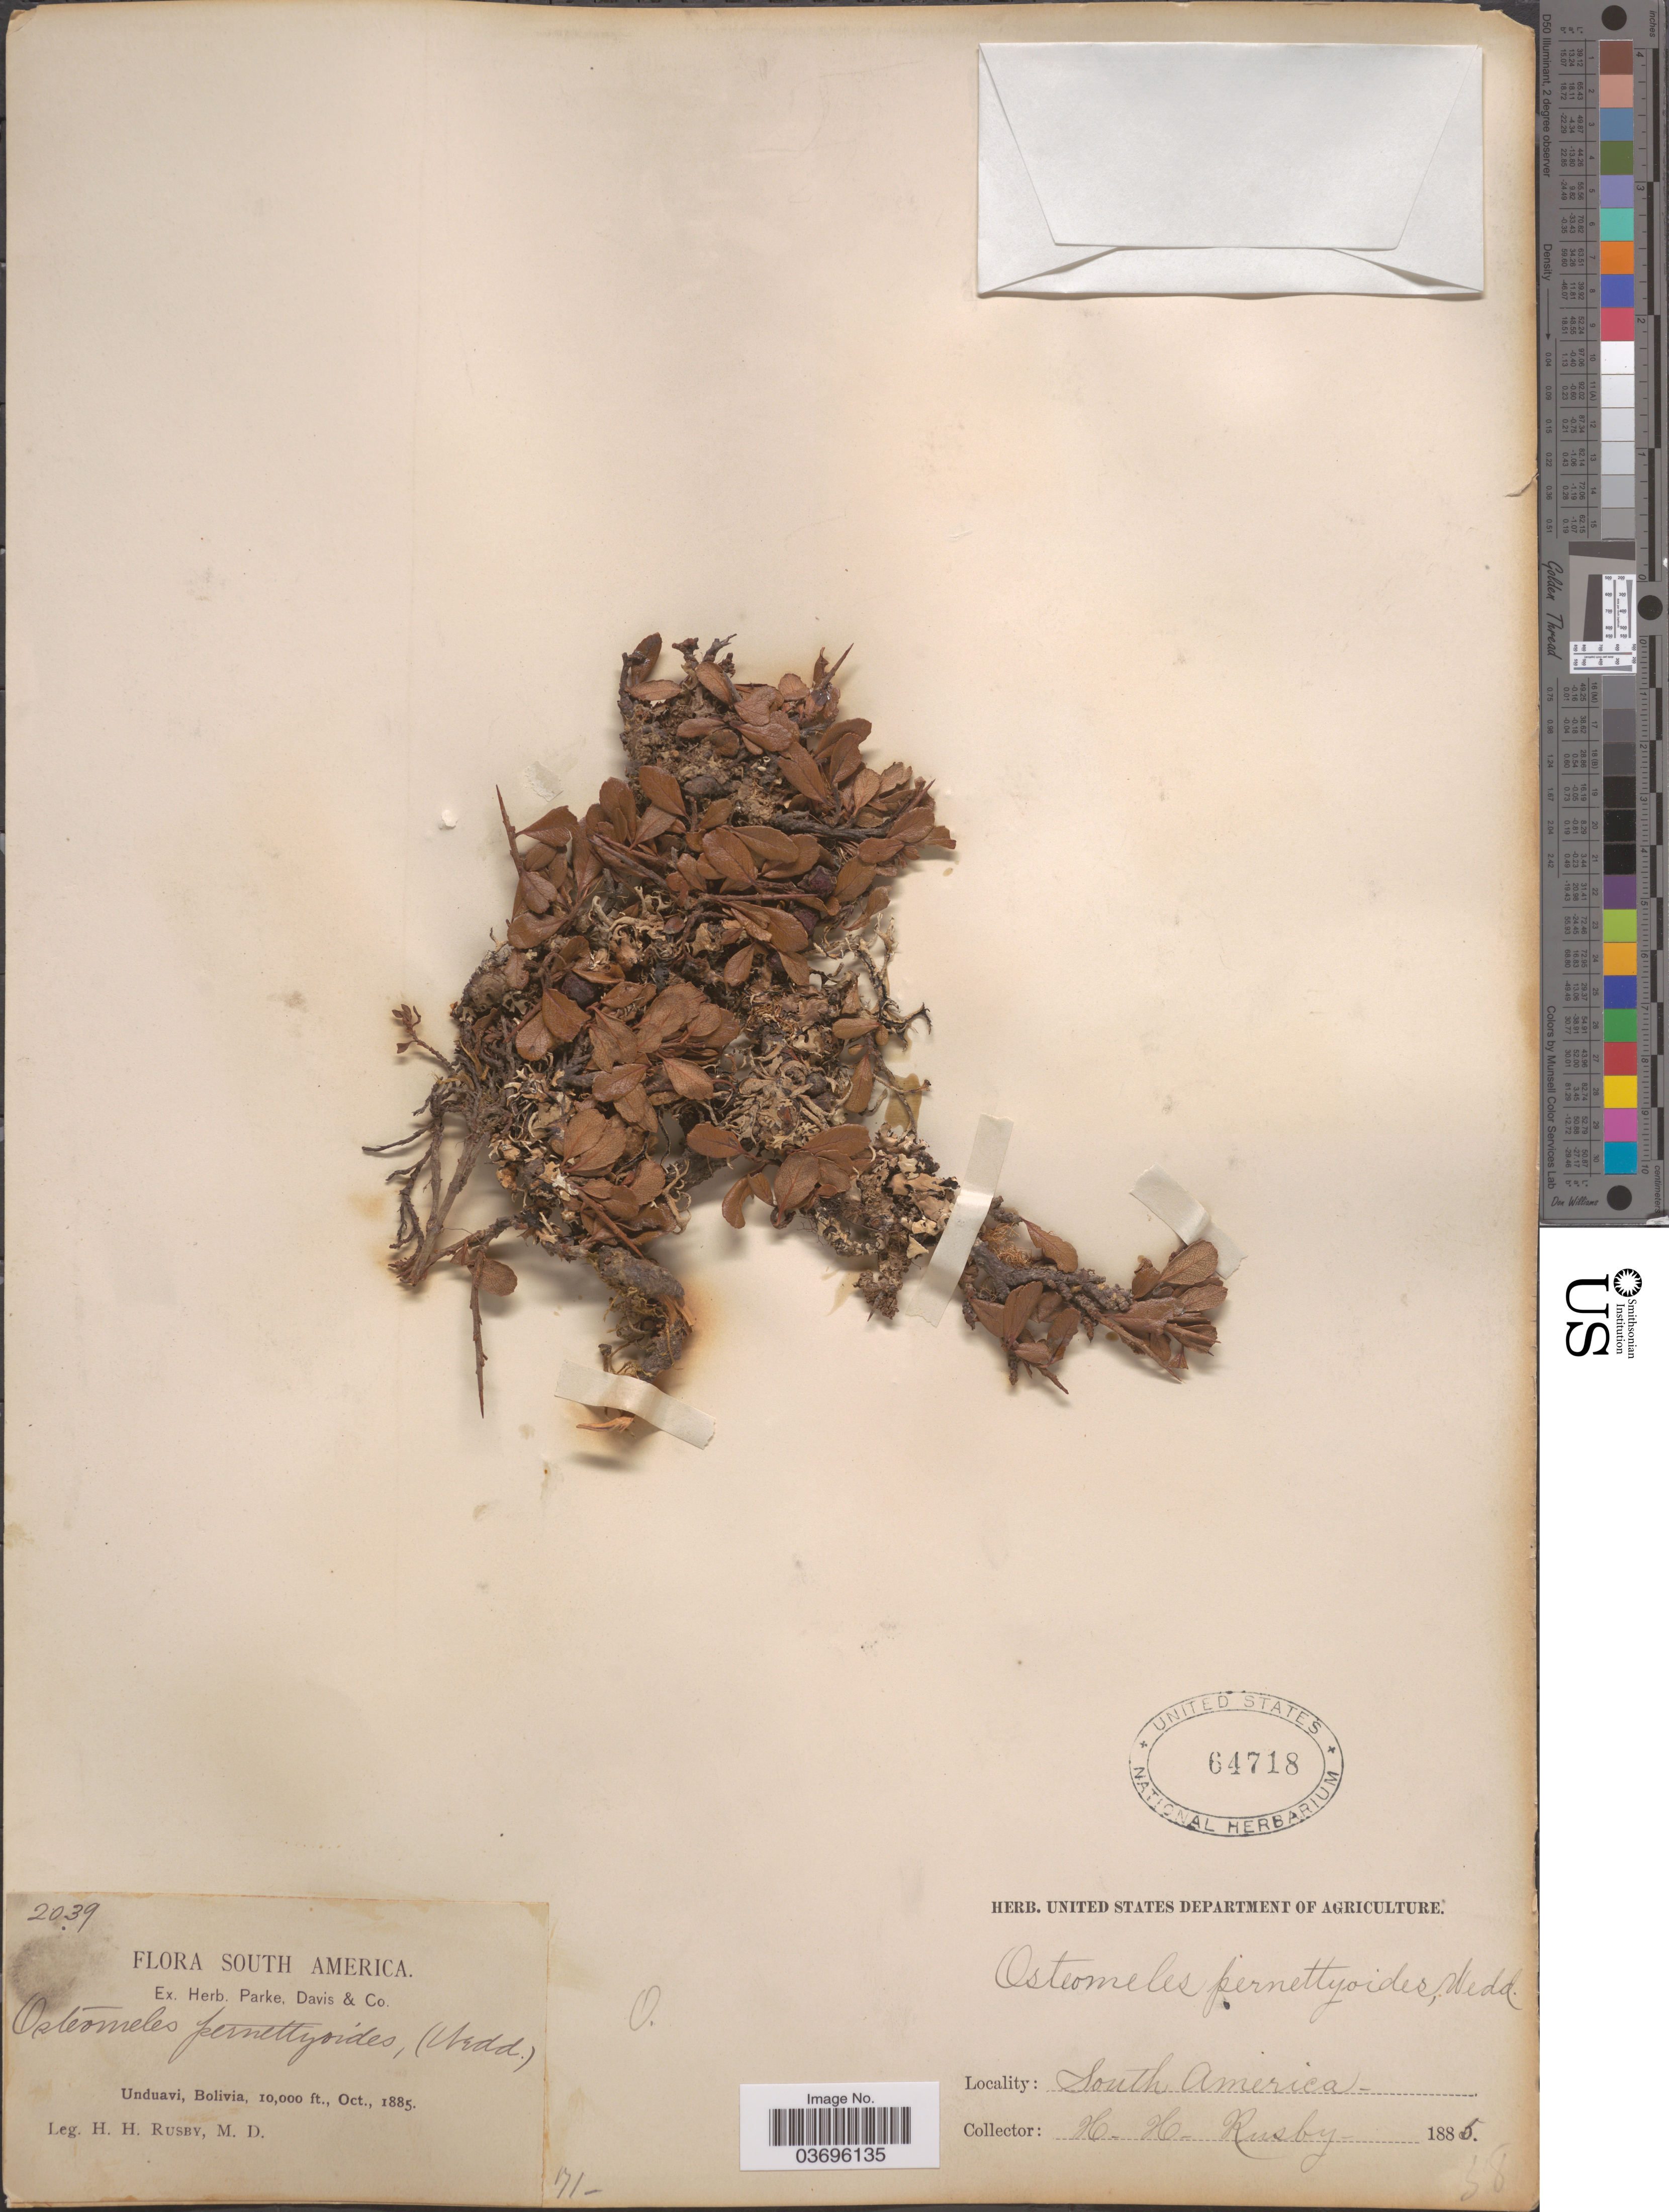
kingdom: Plantae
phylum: Tracheophyta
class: Magnoliopsida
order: Rosales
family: Rosaceae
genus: Hesperomeles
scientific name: Hesperomeles pernettyoides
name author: Wedd.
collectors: H. H. Rusby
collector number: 2039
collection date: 1885-10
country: Bolivia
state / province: La Paz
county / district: Nor Yungas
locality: Unduavi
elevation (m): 3048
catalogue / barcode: US 64718